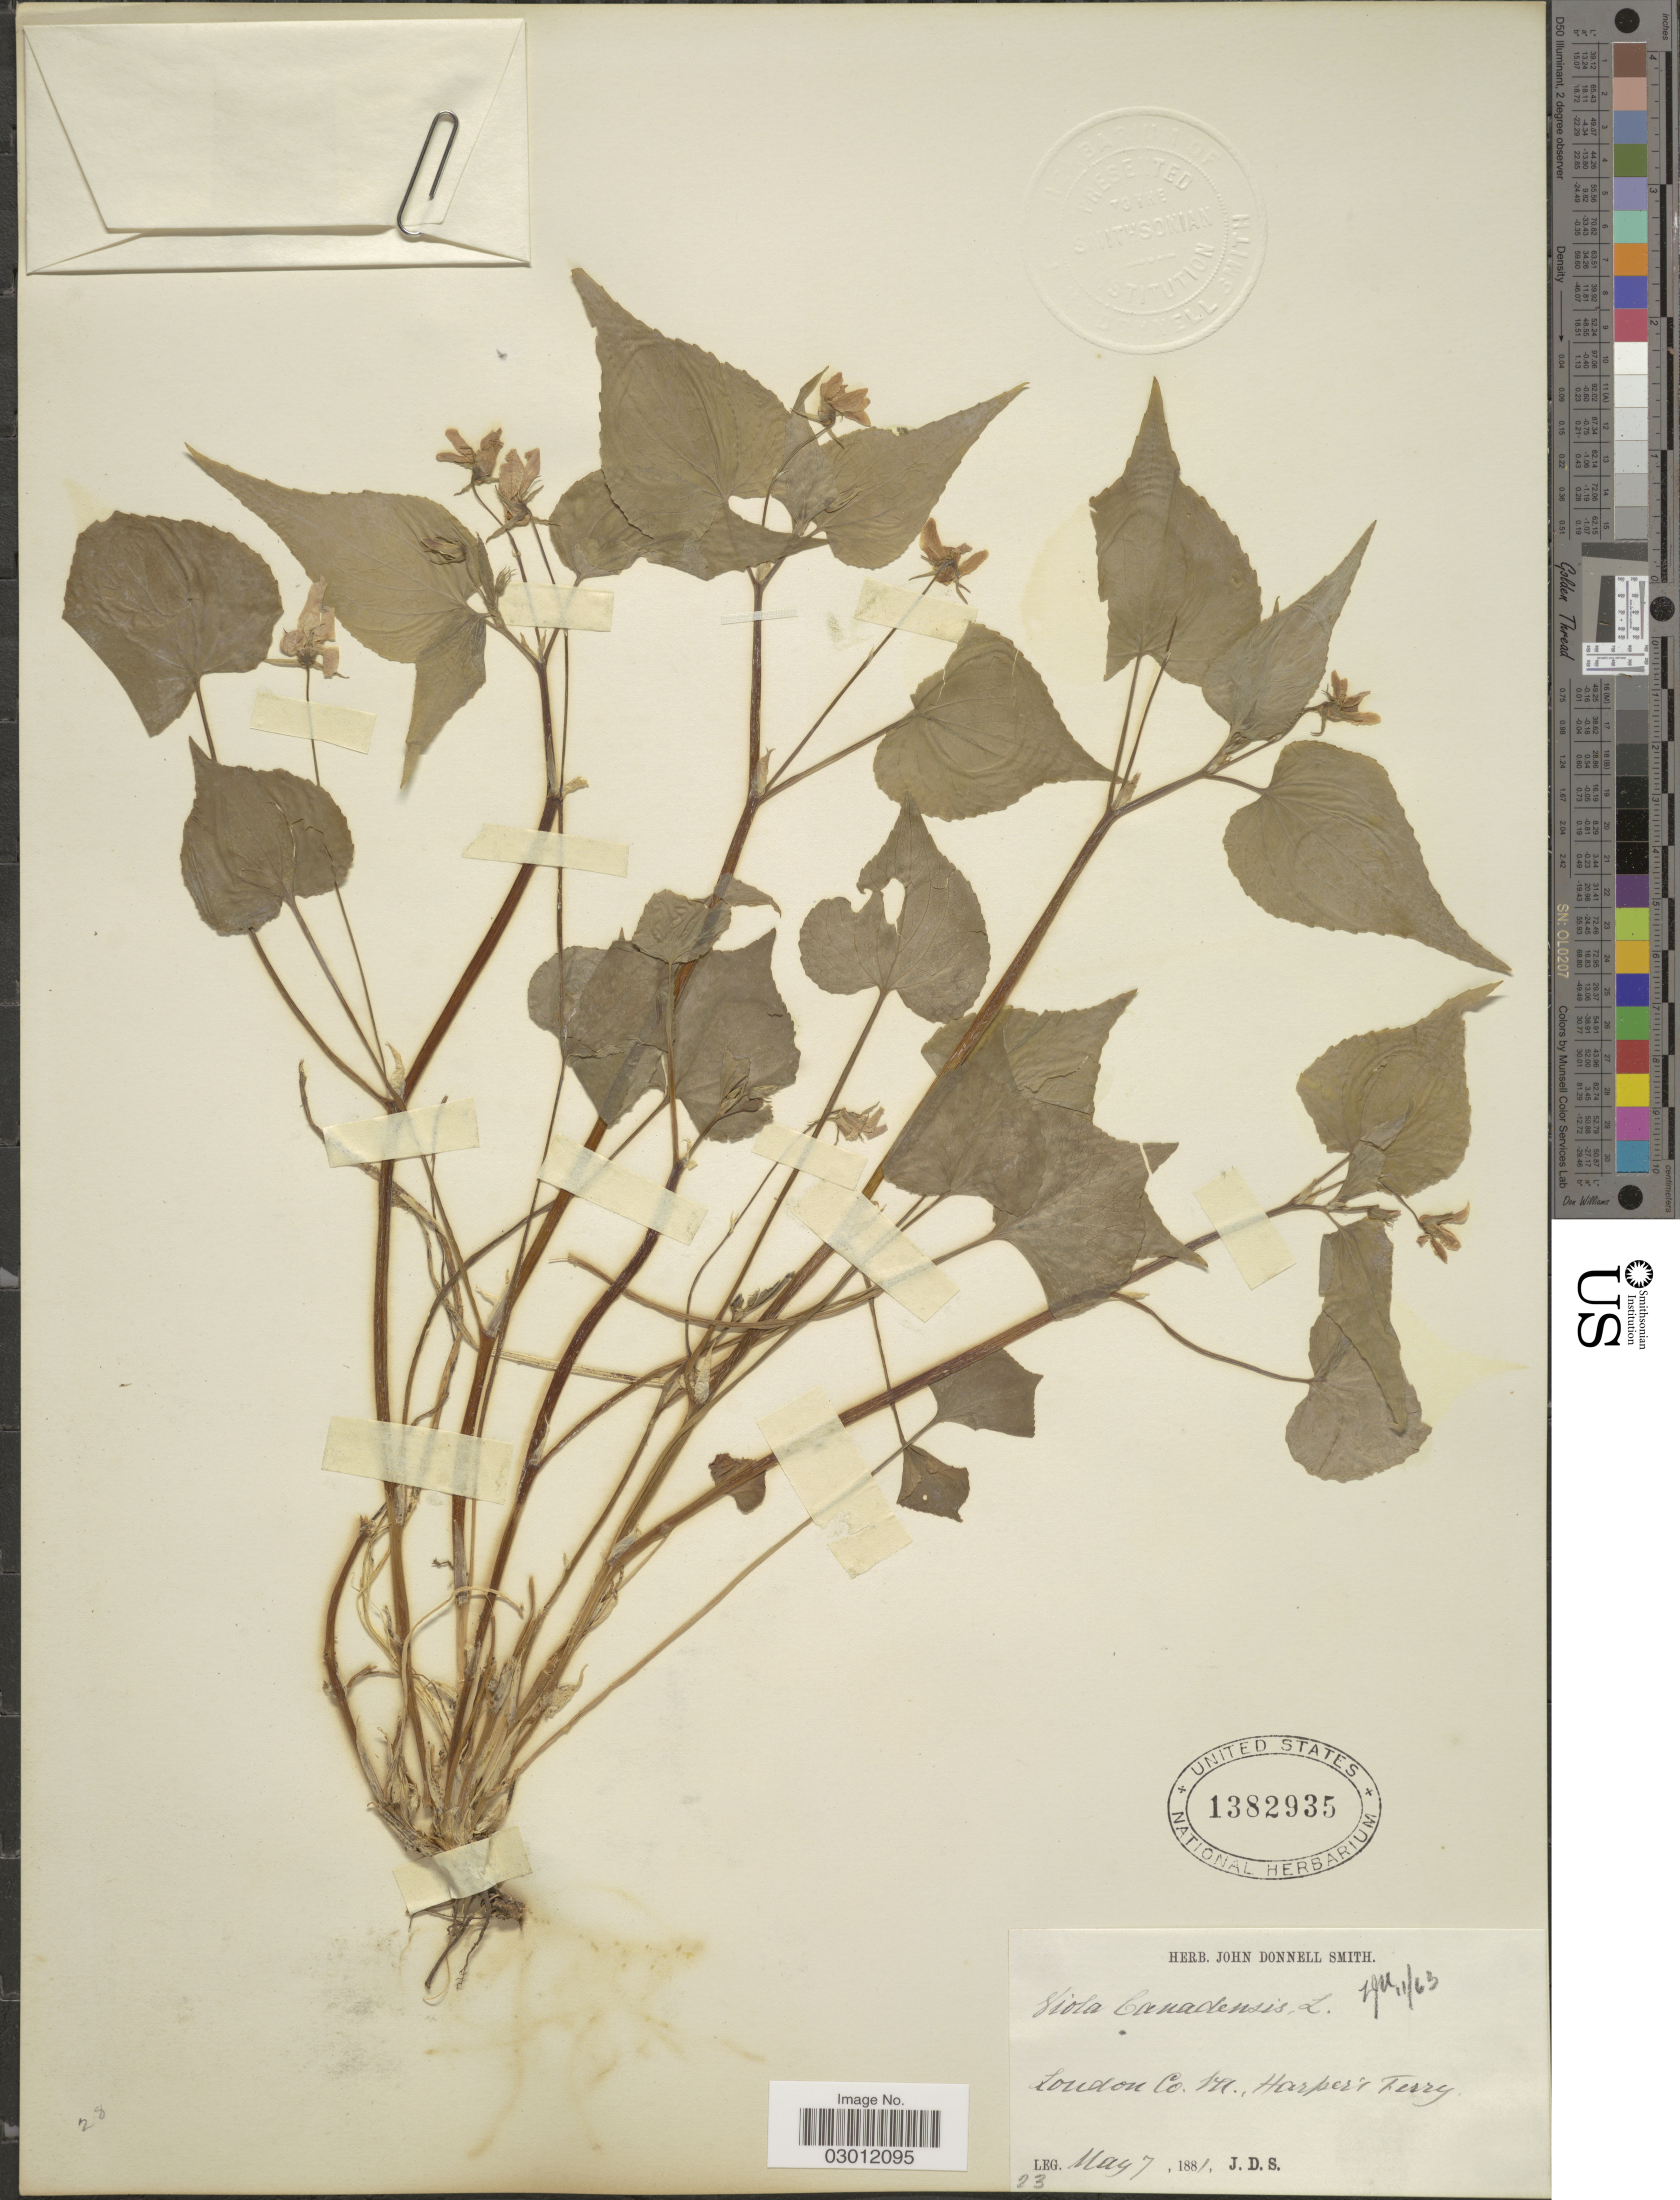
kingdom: Plantae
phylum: Tracheophyta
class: Magnoliopsida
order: Malpighiales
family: Violaceae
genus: Viola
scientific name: Viola canadensis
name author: L.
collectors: J. Donnell Smith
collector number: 23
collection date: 1881-05-07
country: United States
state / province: Virginia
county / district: Loudoun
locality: Harper's Ferry.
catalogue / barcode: US 1382935